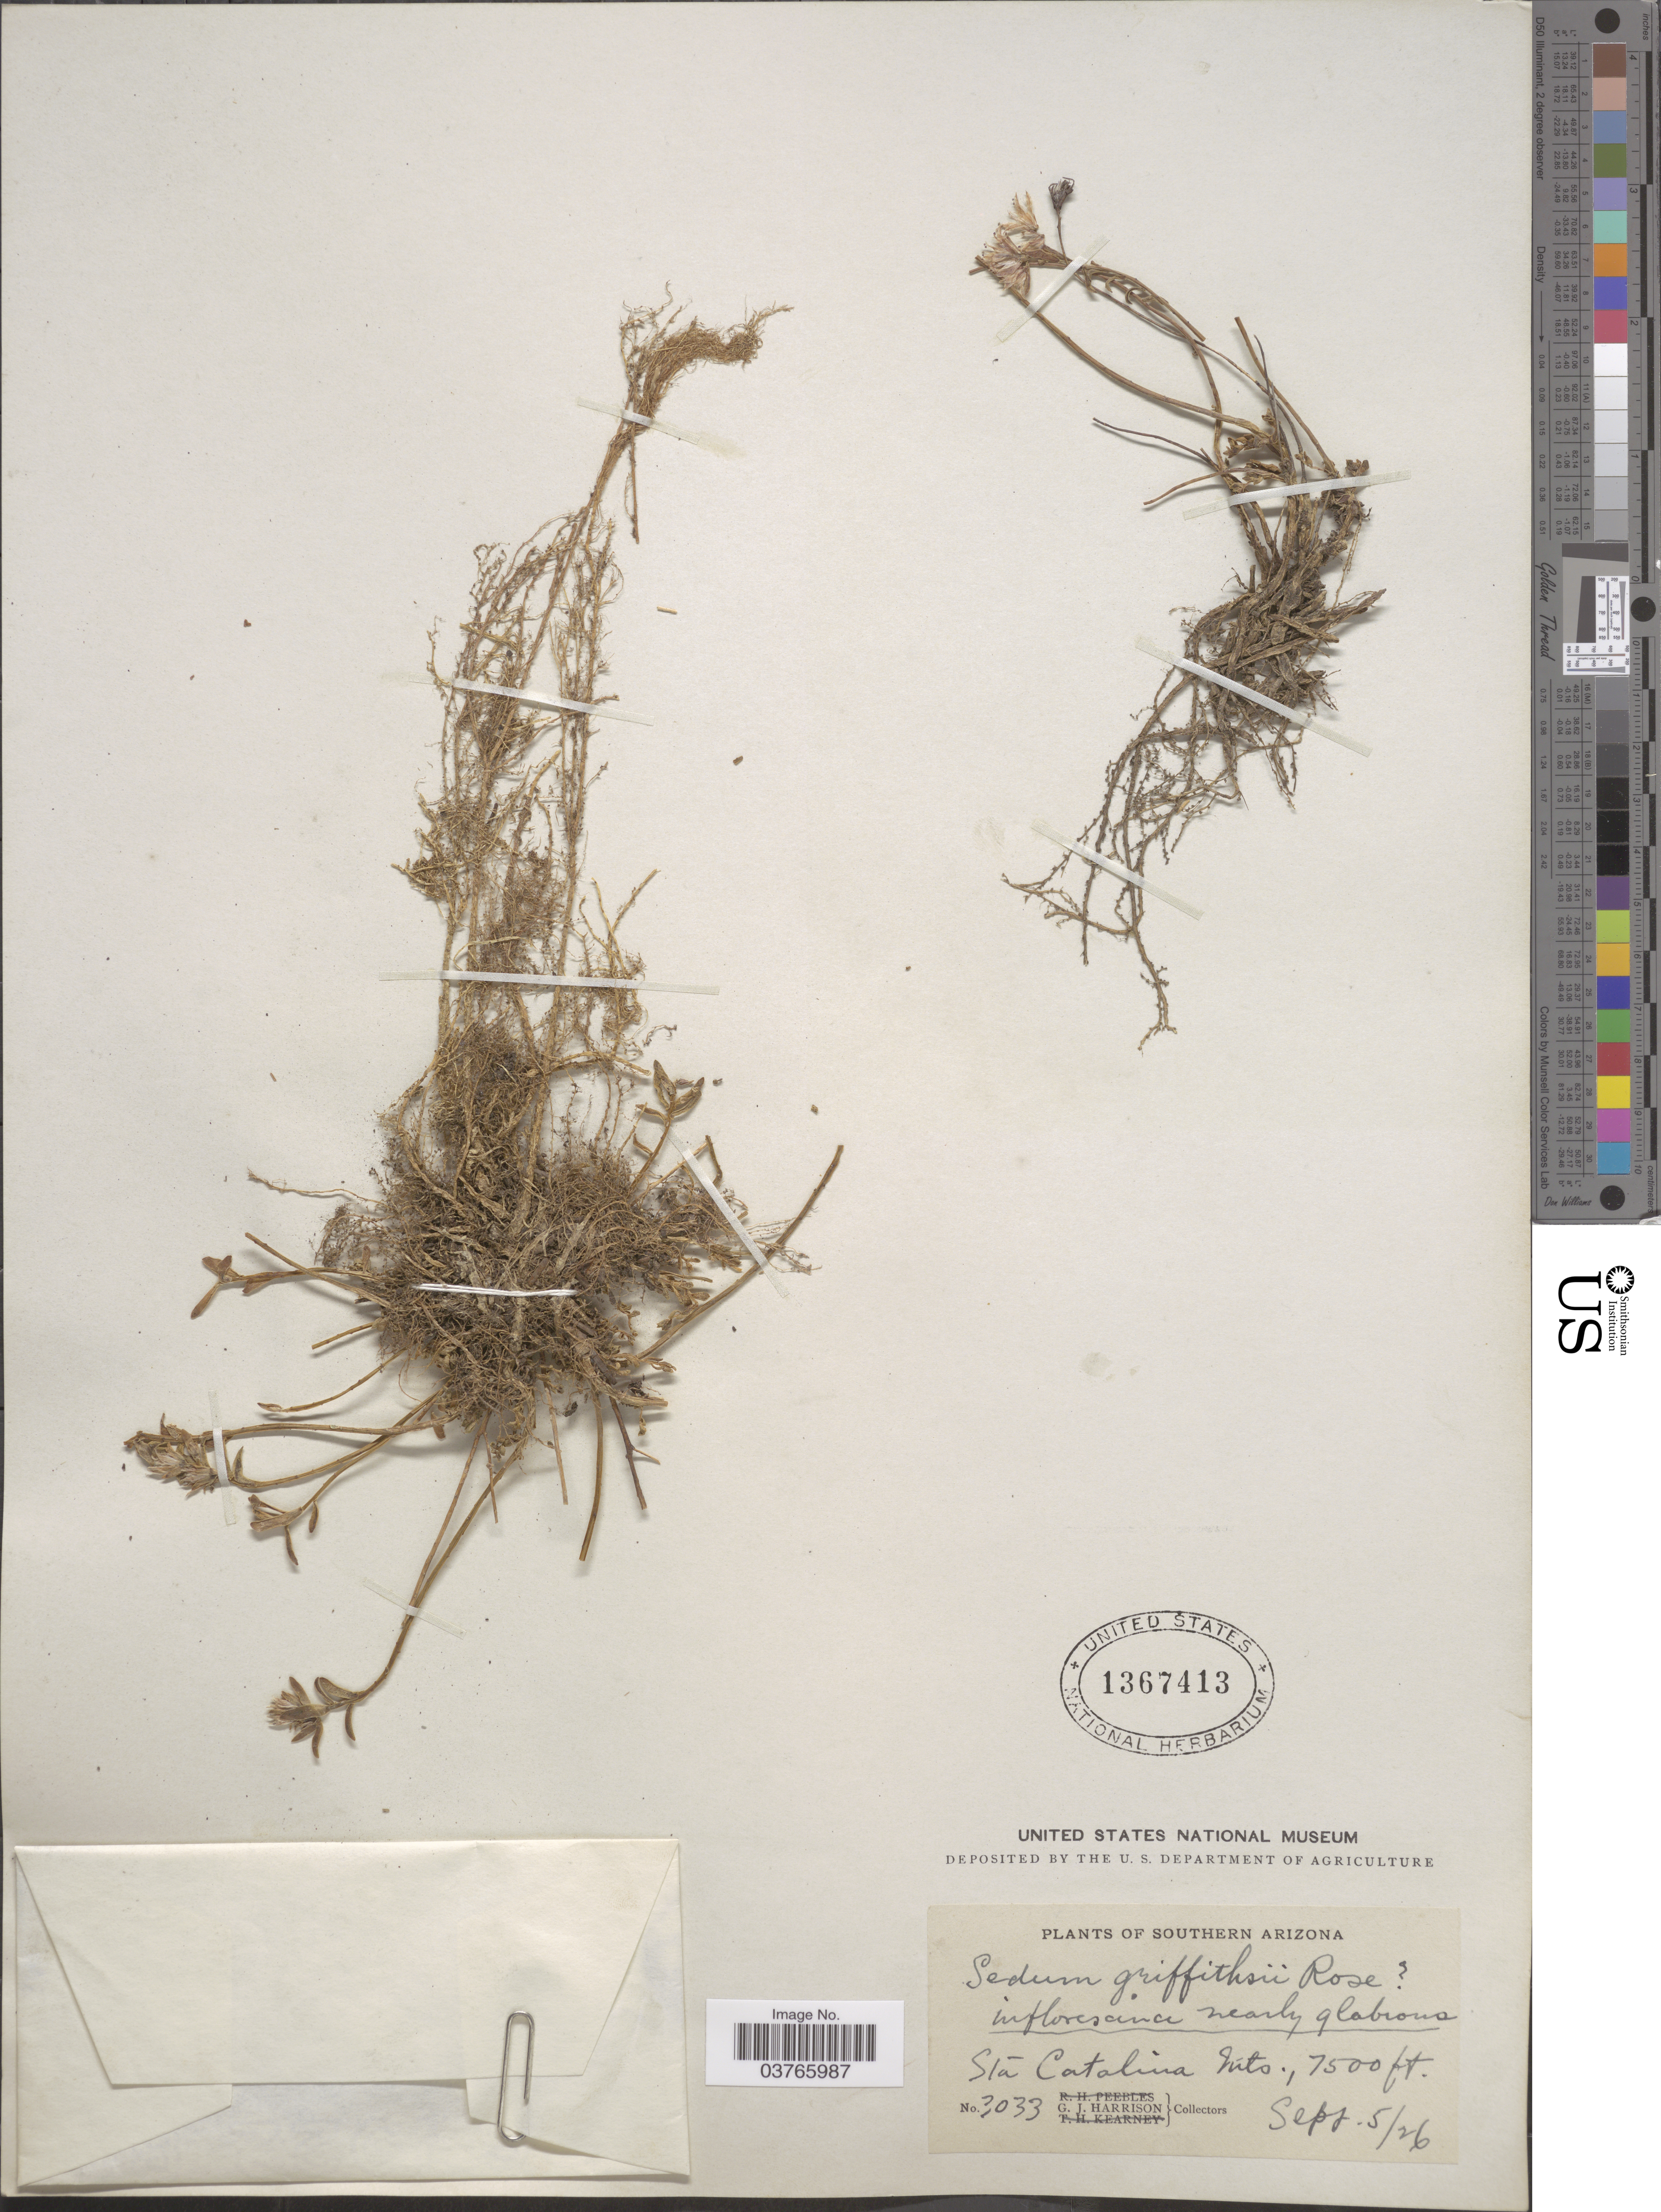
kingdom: Plantae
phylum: Tracheophyta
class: Magnoliopsida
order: Saxifragales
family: Crassulaceae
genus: Sedum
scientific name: Sedum griffithsii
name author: Rose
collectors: G. J. Harrison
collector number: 3033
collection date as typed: Transcribed d/m/y: 5/9/26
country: United States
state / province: Arizona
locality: Southern Arizona. Sta Catalina Mts.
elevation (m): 2286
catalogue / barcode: US 1367413